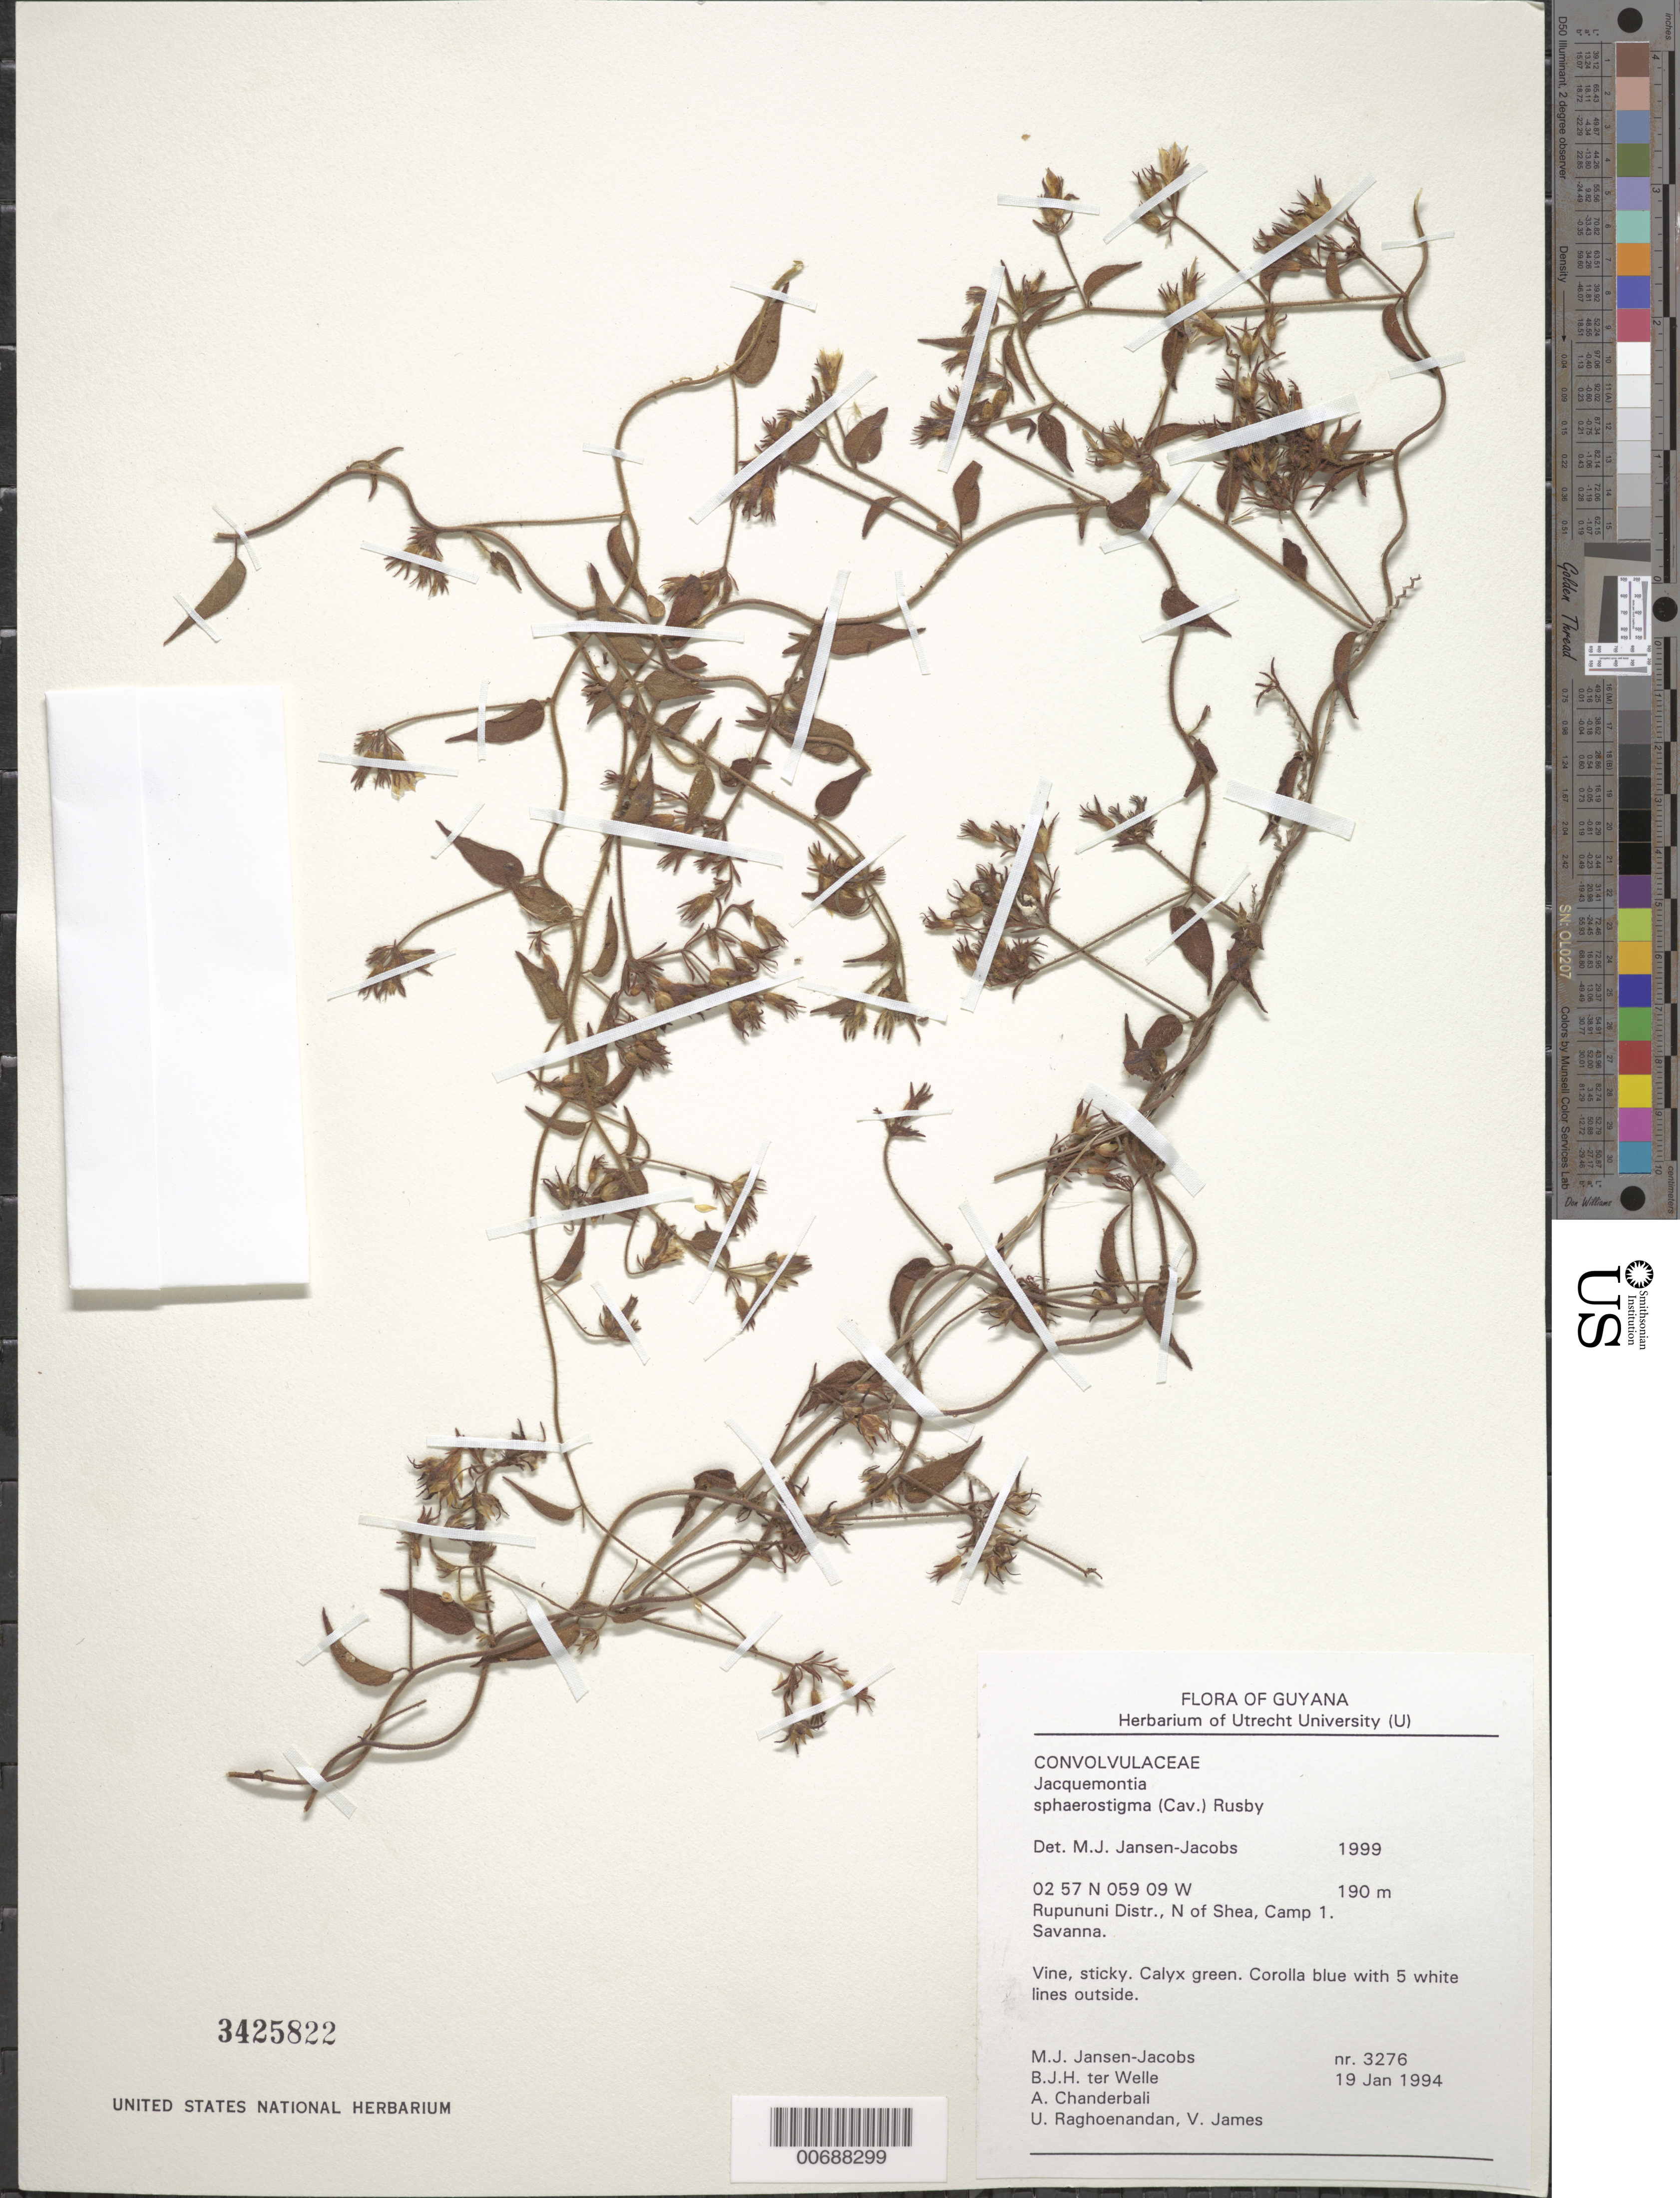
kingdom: Plantae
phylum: Tracheophyta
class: Magnoliopsida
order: Solanales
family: Convolvulaceae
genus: Jacquemontia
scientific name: Jacquemontia sphaerostigma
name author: (Cav.) Rusby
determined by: Jansen-Jacobs, M. J., (U), Nationaal Herbarium Nederland, Utrecht University branch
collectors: M. J. Jansen-Jacobs, B. Welle, A. S. Chanderbali, U. Raghoenandan & V. James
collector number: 3276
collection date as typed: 19-Jan-94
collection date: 1994-01-19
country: Guyana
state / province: U. Takutu-U. Essequibo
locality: Shea, N of, camp 1, Rupununi District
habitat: Savanna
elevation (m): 190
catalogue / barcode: US 3425822